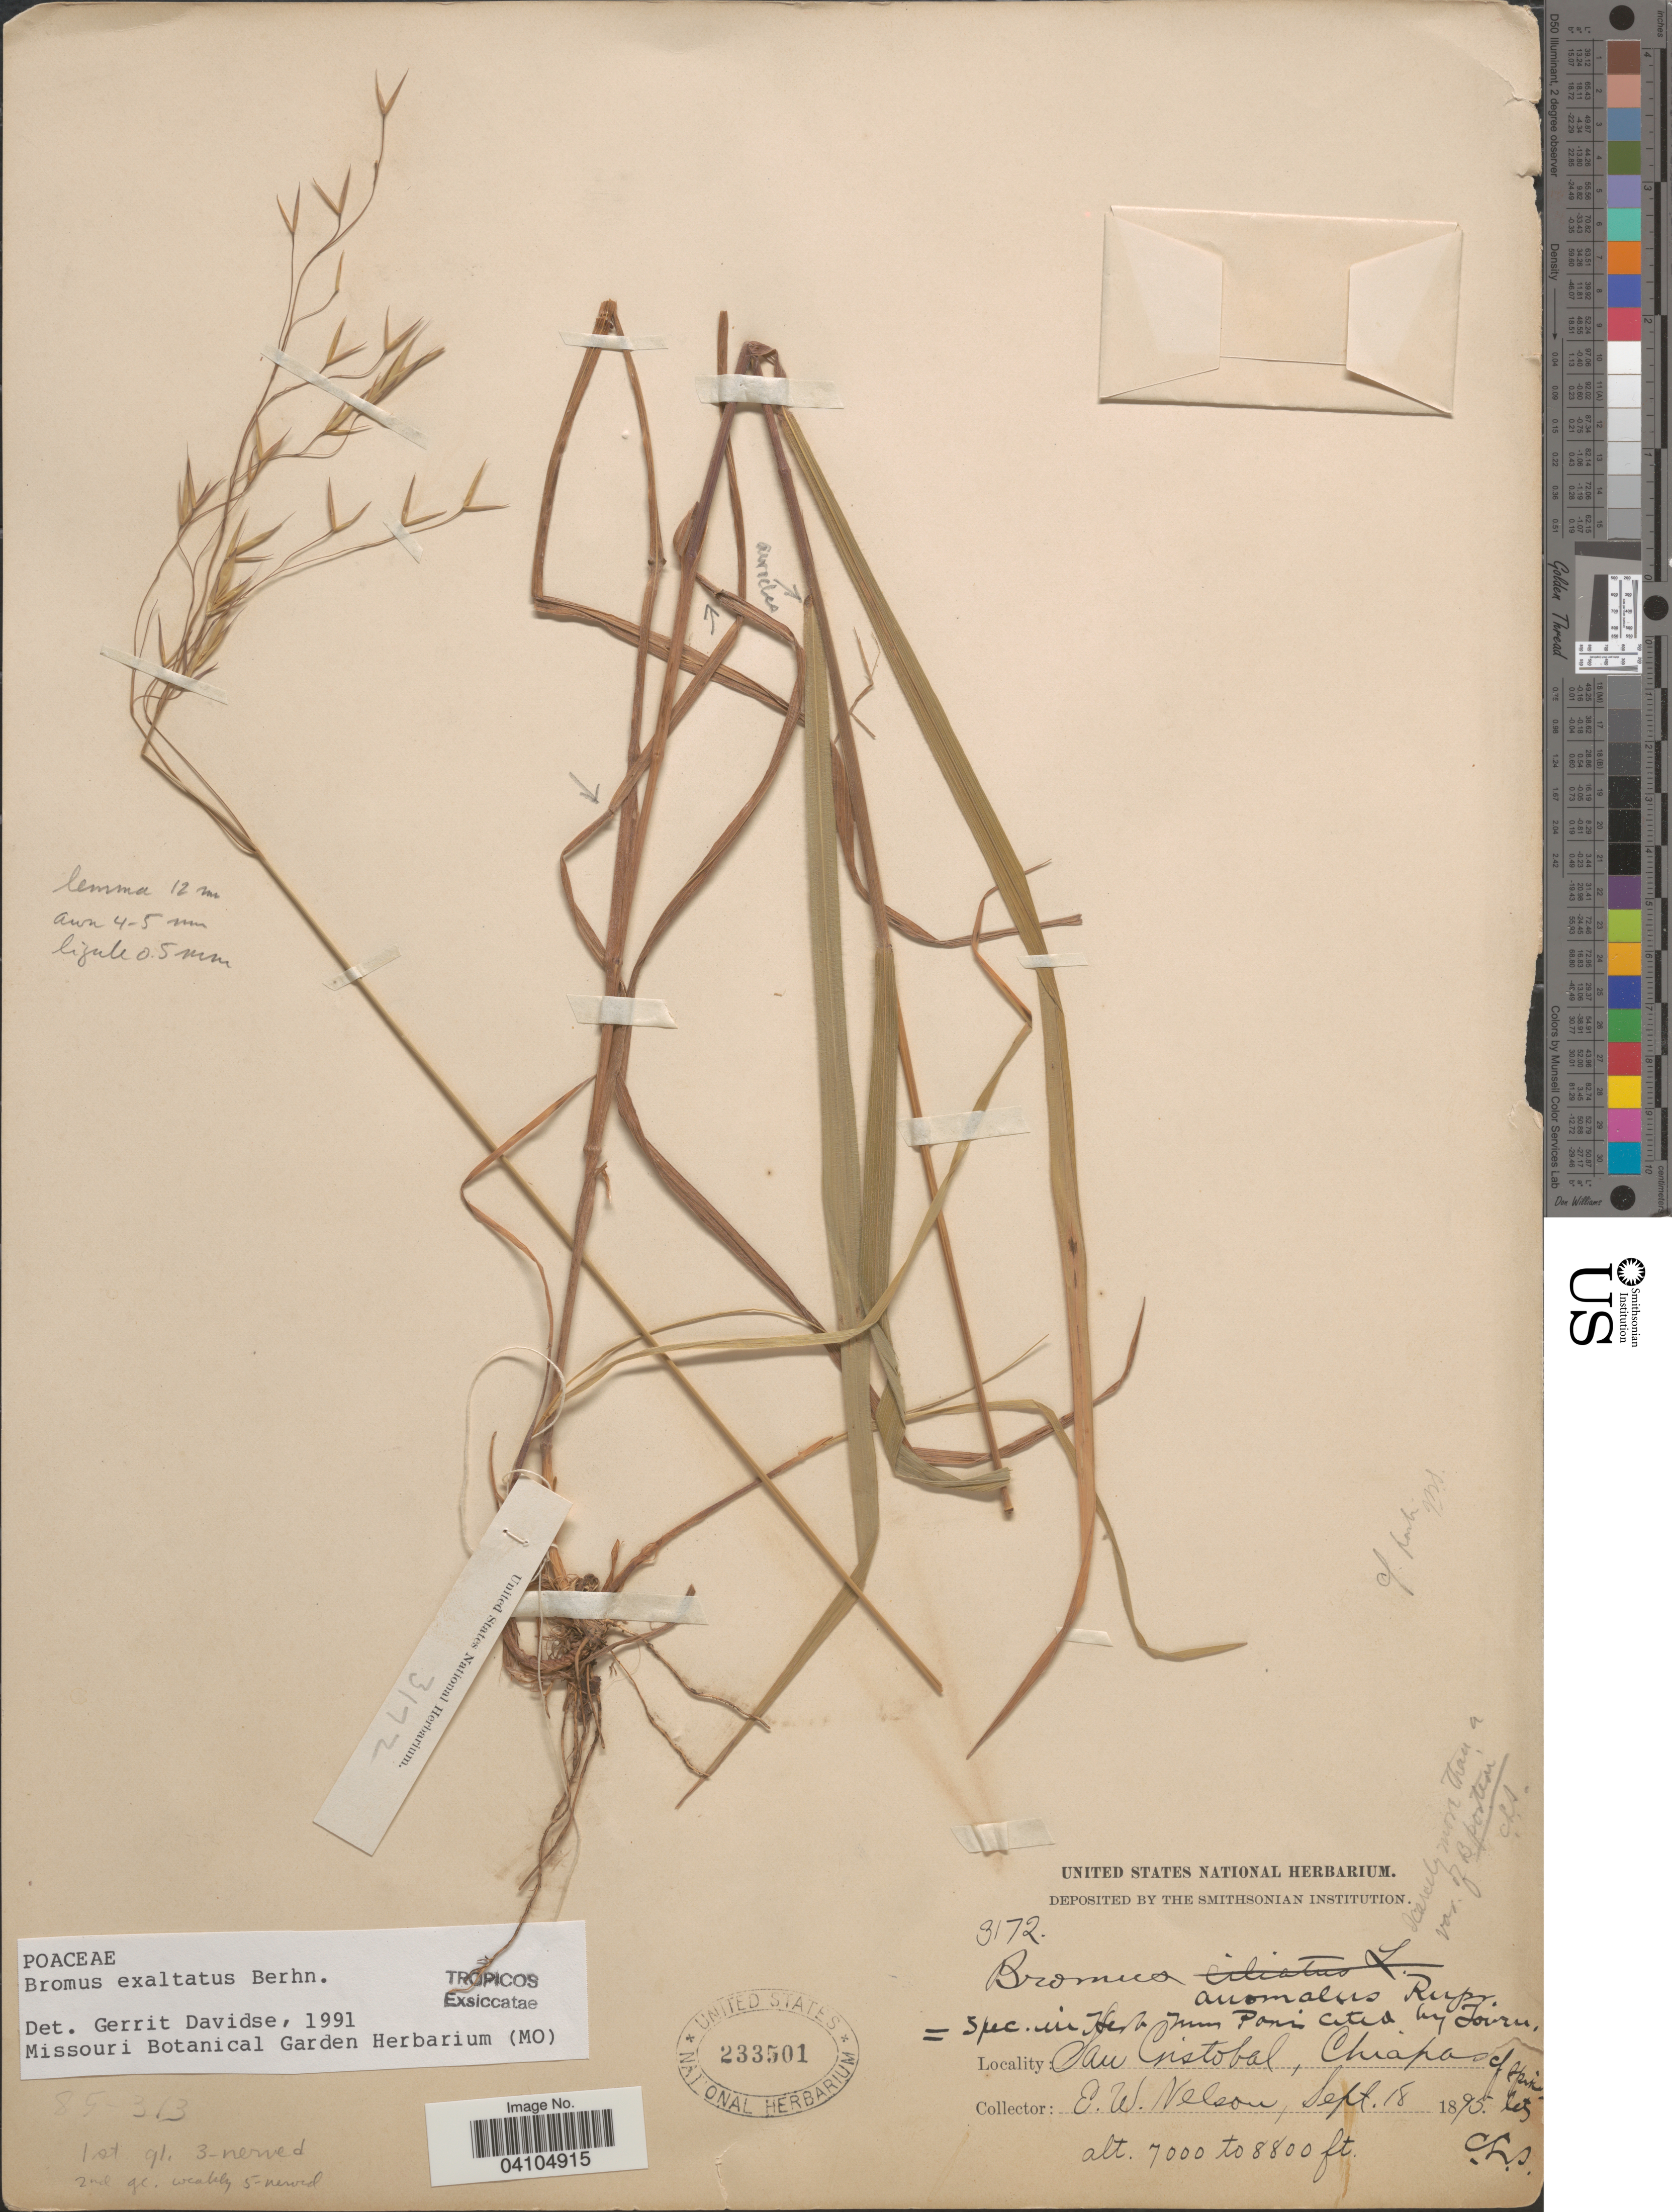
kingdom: Plantae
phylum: Tracheophyta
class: Liliopsida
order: Poales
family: Poaceae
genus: Bromus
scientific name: Bromus exaltatus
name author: Bernhardi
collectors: E. W. Nelson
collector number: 3172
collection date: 1895-09-18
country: Mexico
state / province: Chiapas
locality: San Cristobal.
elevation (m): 2134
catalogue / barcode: US 233501